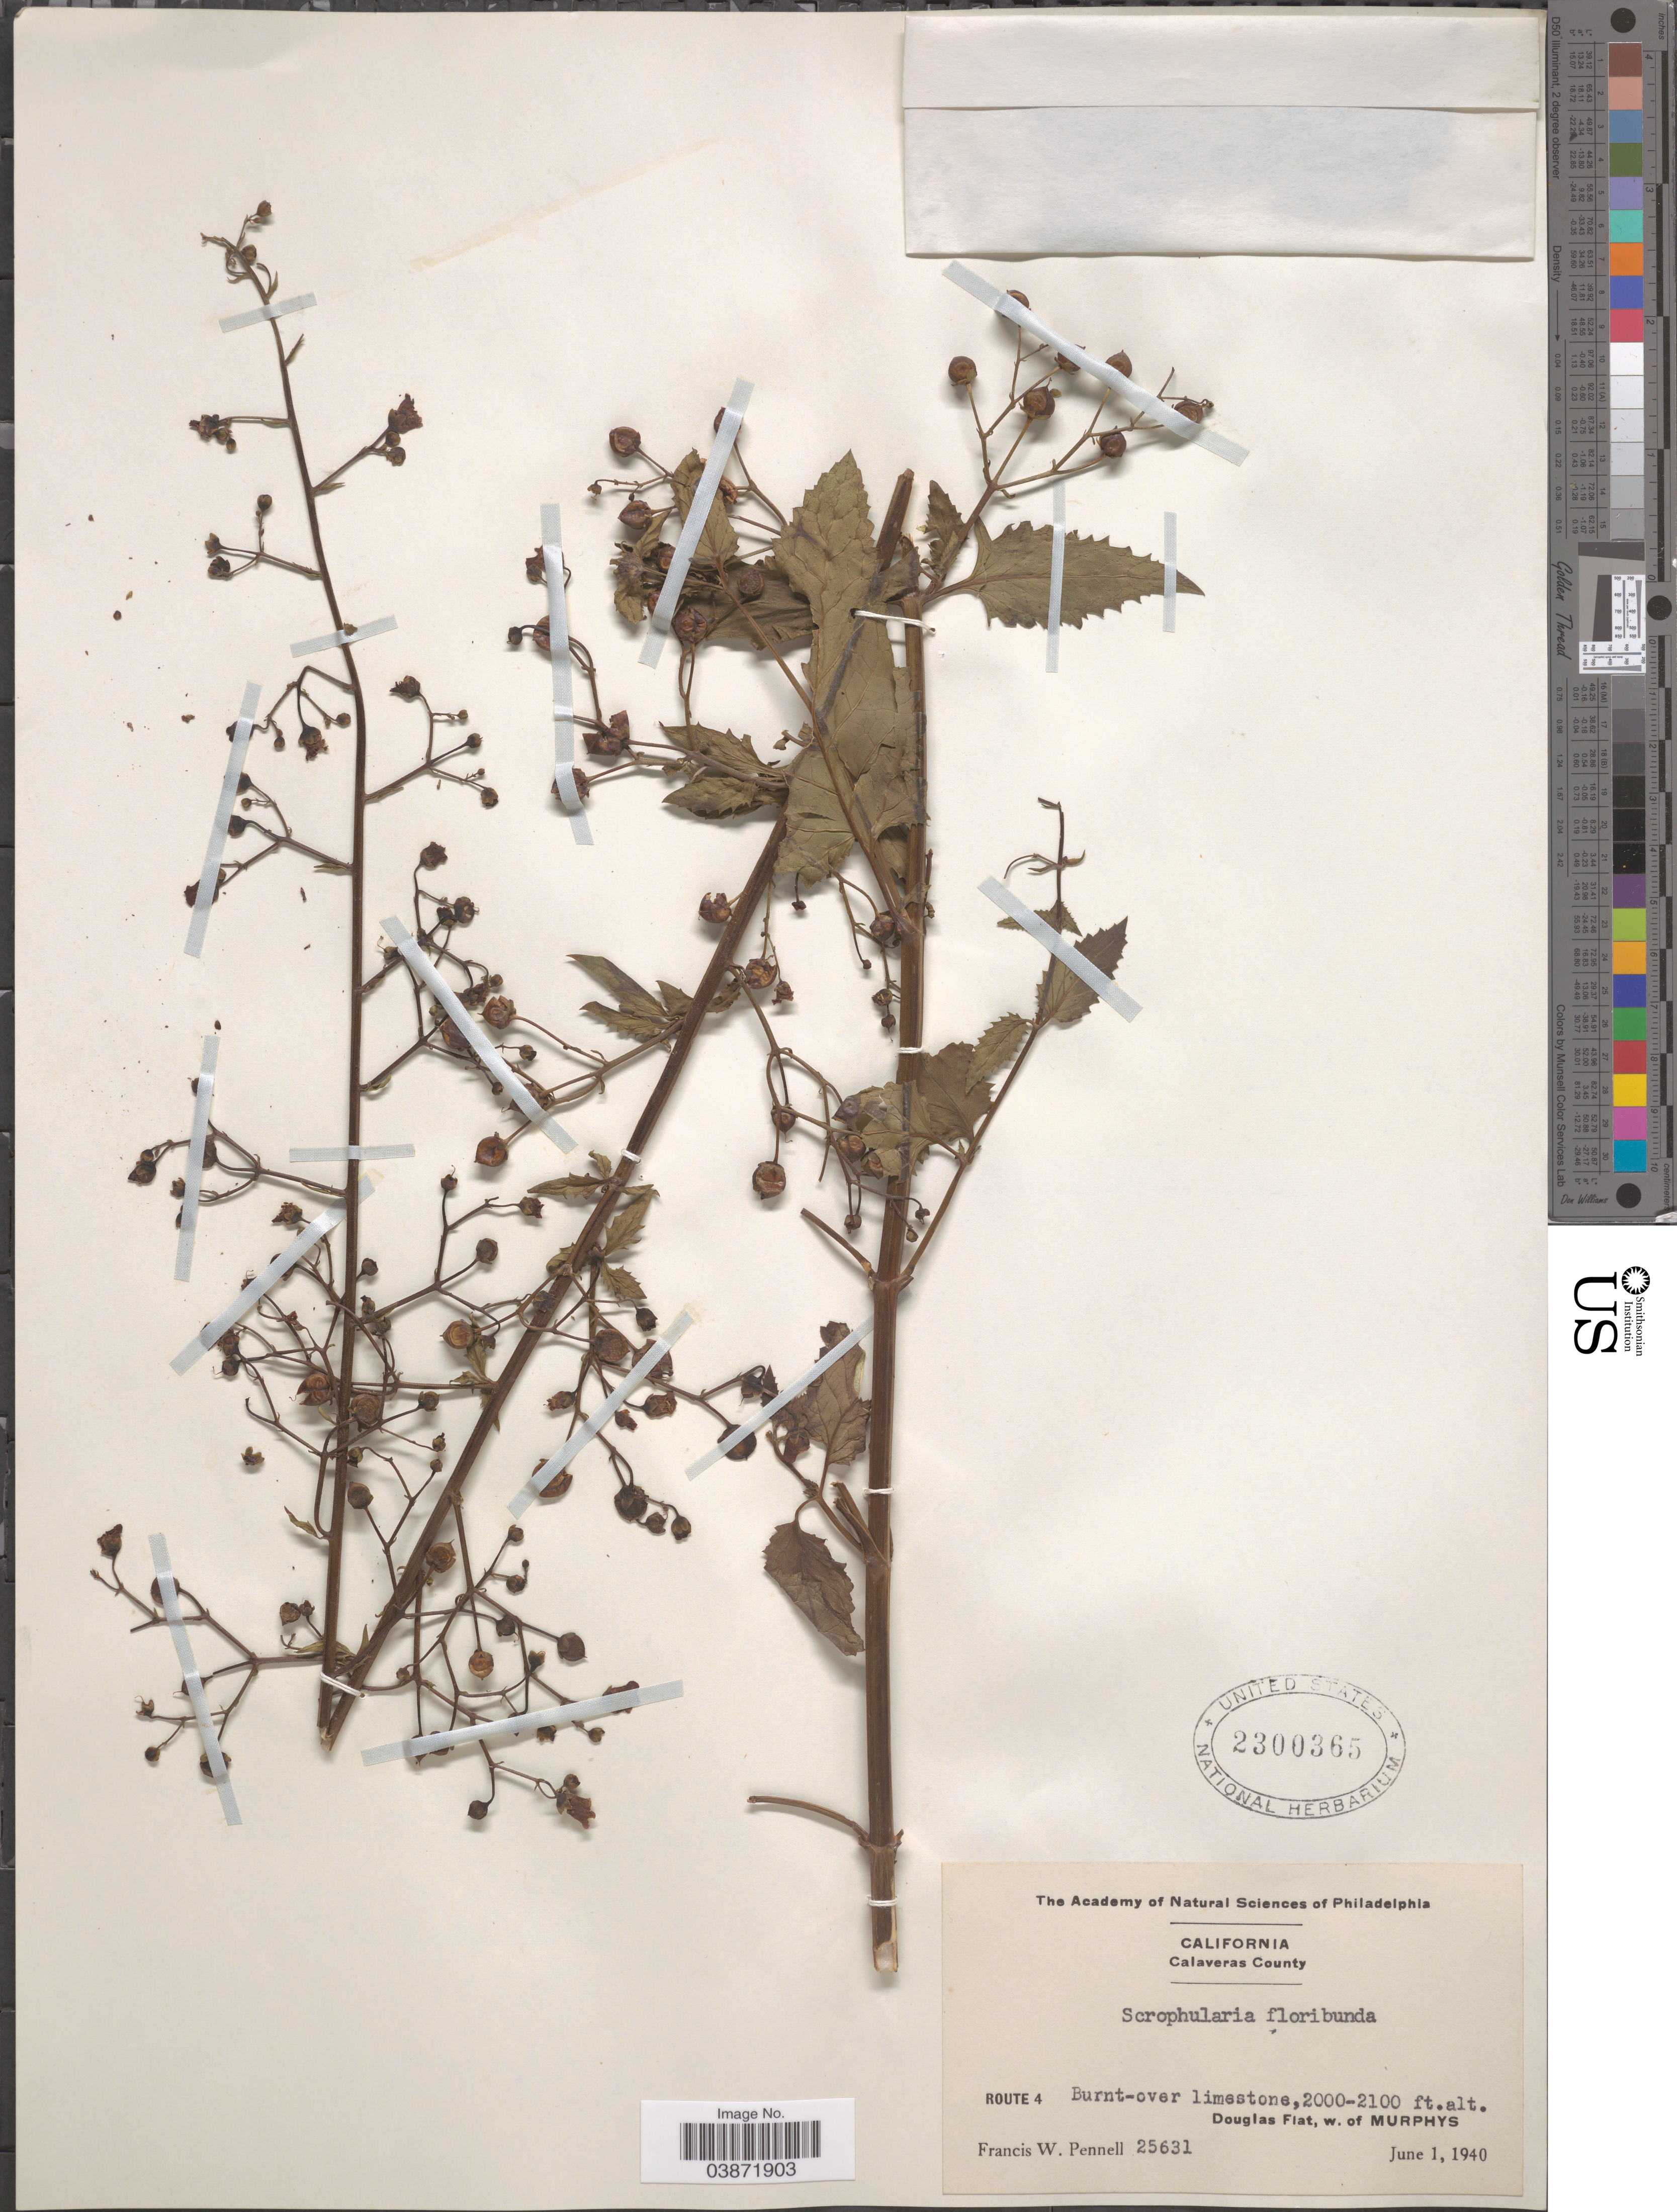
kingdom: Plantae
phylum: Tracheophyta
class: Magnoliopsida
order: Lamiales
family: Scrophulariaceae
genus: Scrophularia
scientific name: Scrophularia floribunda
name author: Boiss. & Balansa in Boiss.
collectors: F. W. Pennell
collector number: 25631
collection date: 1940-06-01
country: United States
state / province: California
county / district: Calaveras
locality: Calaveras County. Route 4, Douglas Flat, w. of Murphys.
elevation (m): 610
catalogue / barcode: US 2300365